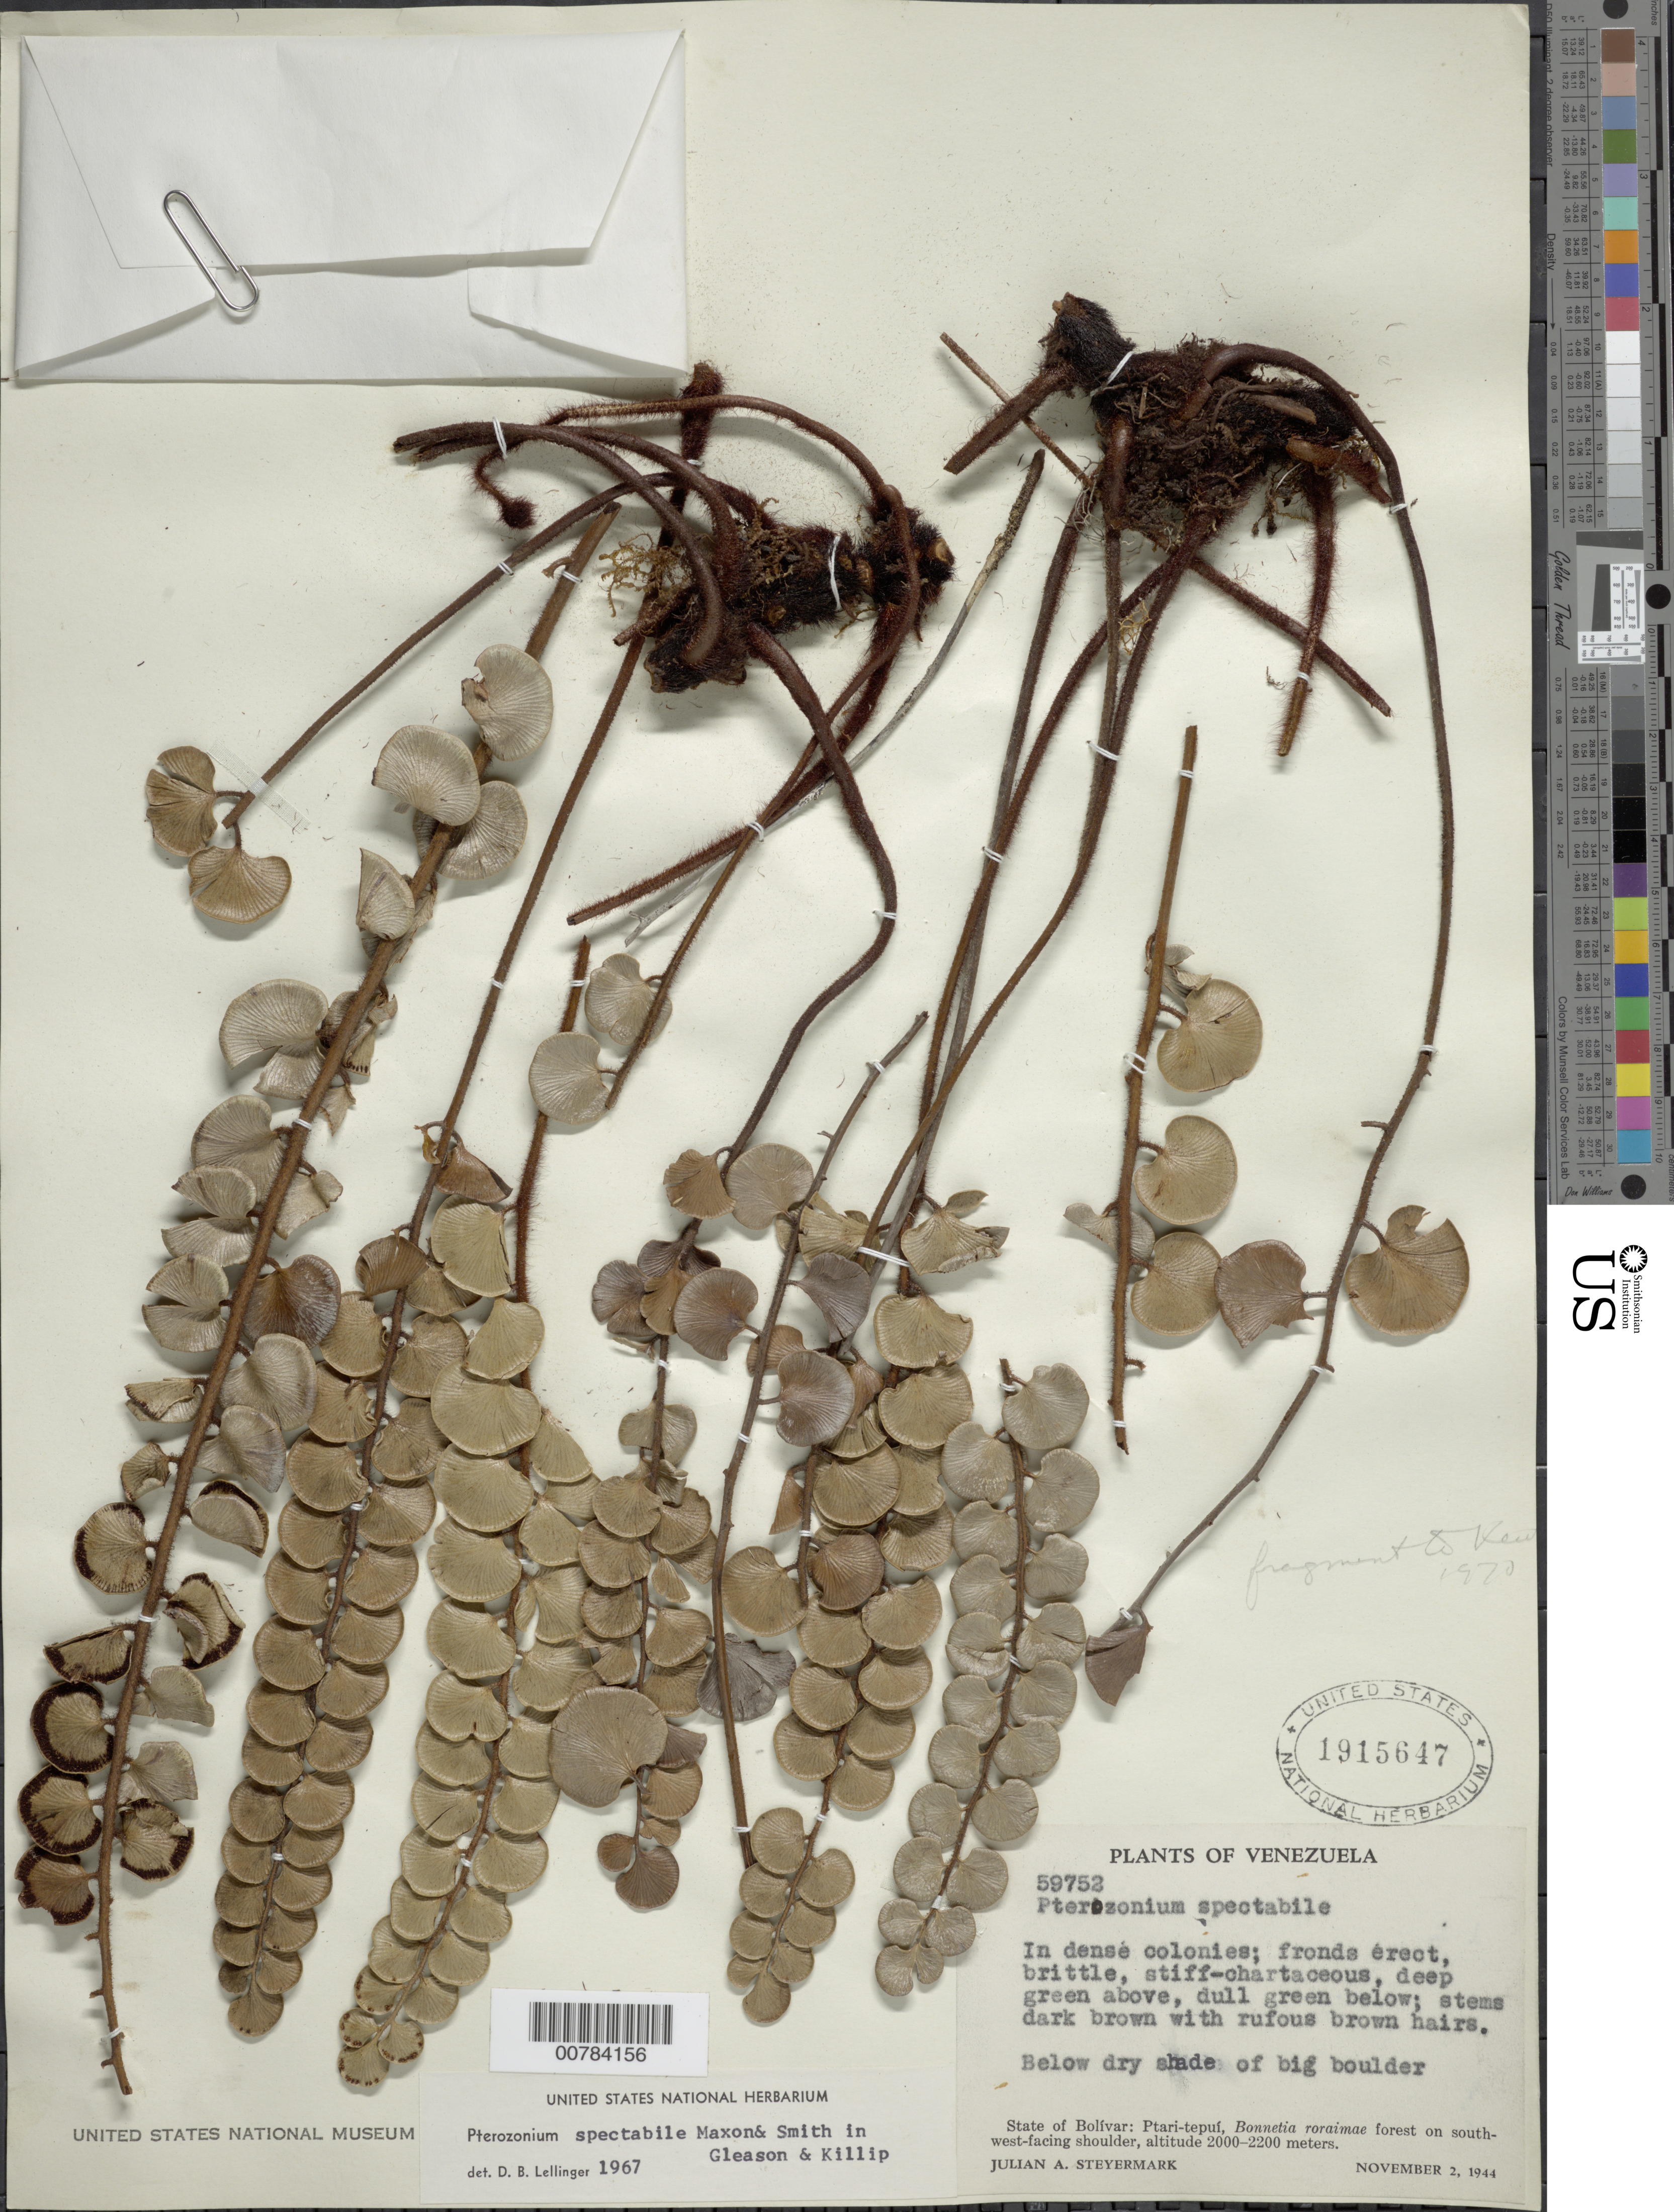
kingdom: Plantae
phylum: Tracheophyta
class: Polypodiopsida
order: Polypodiales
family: Pteridaceae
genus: Pterozonium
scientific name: Pterozonium spectabile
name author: Maxon & A.C. Sm.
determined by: Lellinger, David B., (BOT), Smithsonian Institution - National Museum of Natural History (UNITED STATES)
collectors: J. Steyermark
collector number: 59752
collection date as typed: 2-Nov-44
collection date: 1944-11-02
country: Venezuela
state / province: Bolívar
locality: Ptari-tepuí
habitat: Bonnetia roraimae forest on SW-facing shoulder, below dry shade of big boulder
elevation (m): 2000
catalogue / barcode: US 1915647